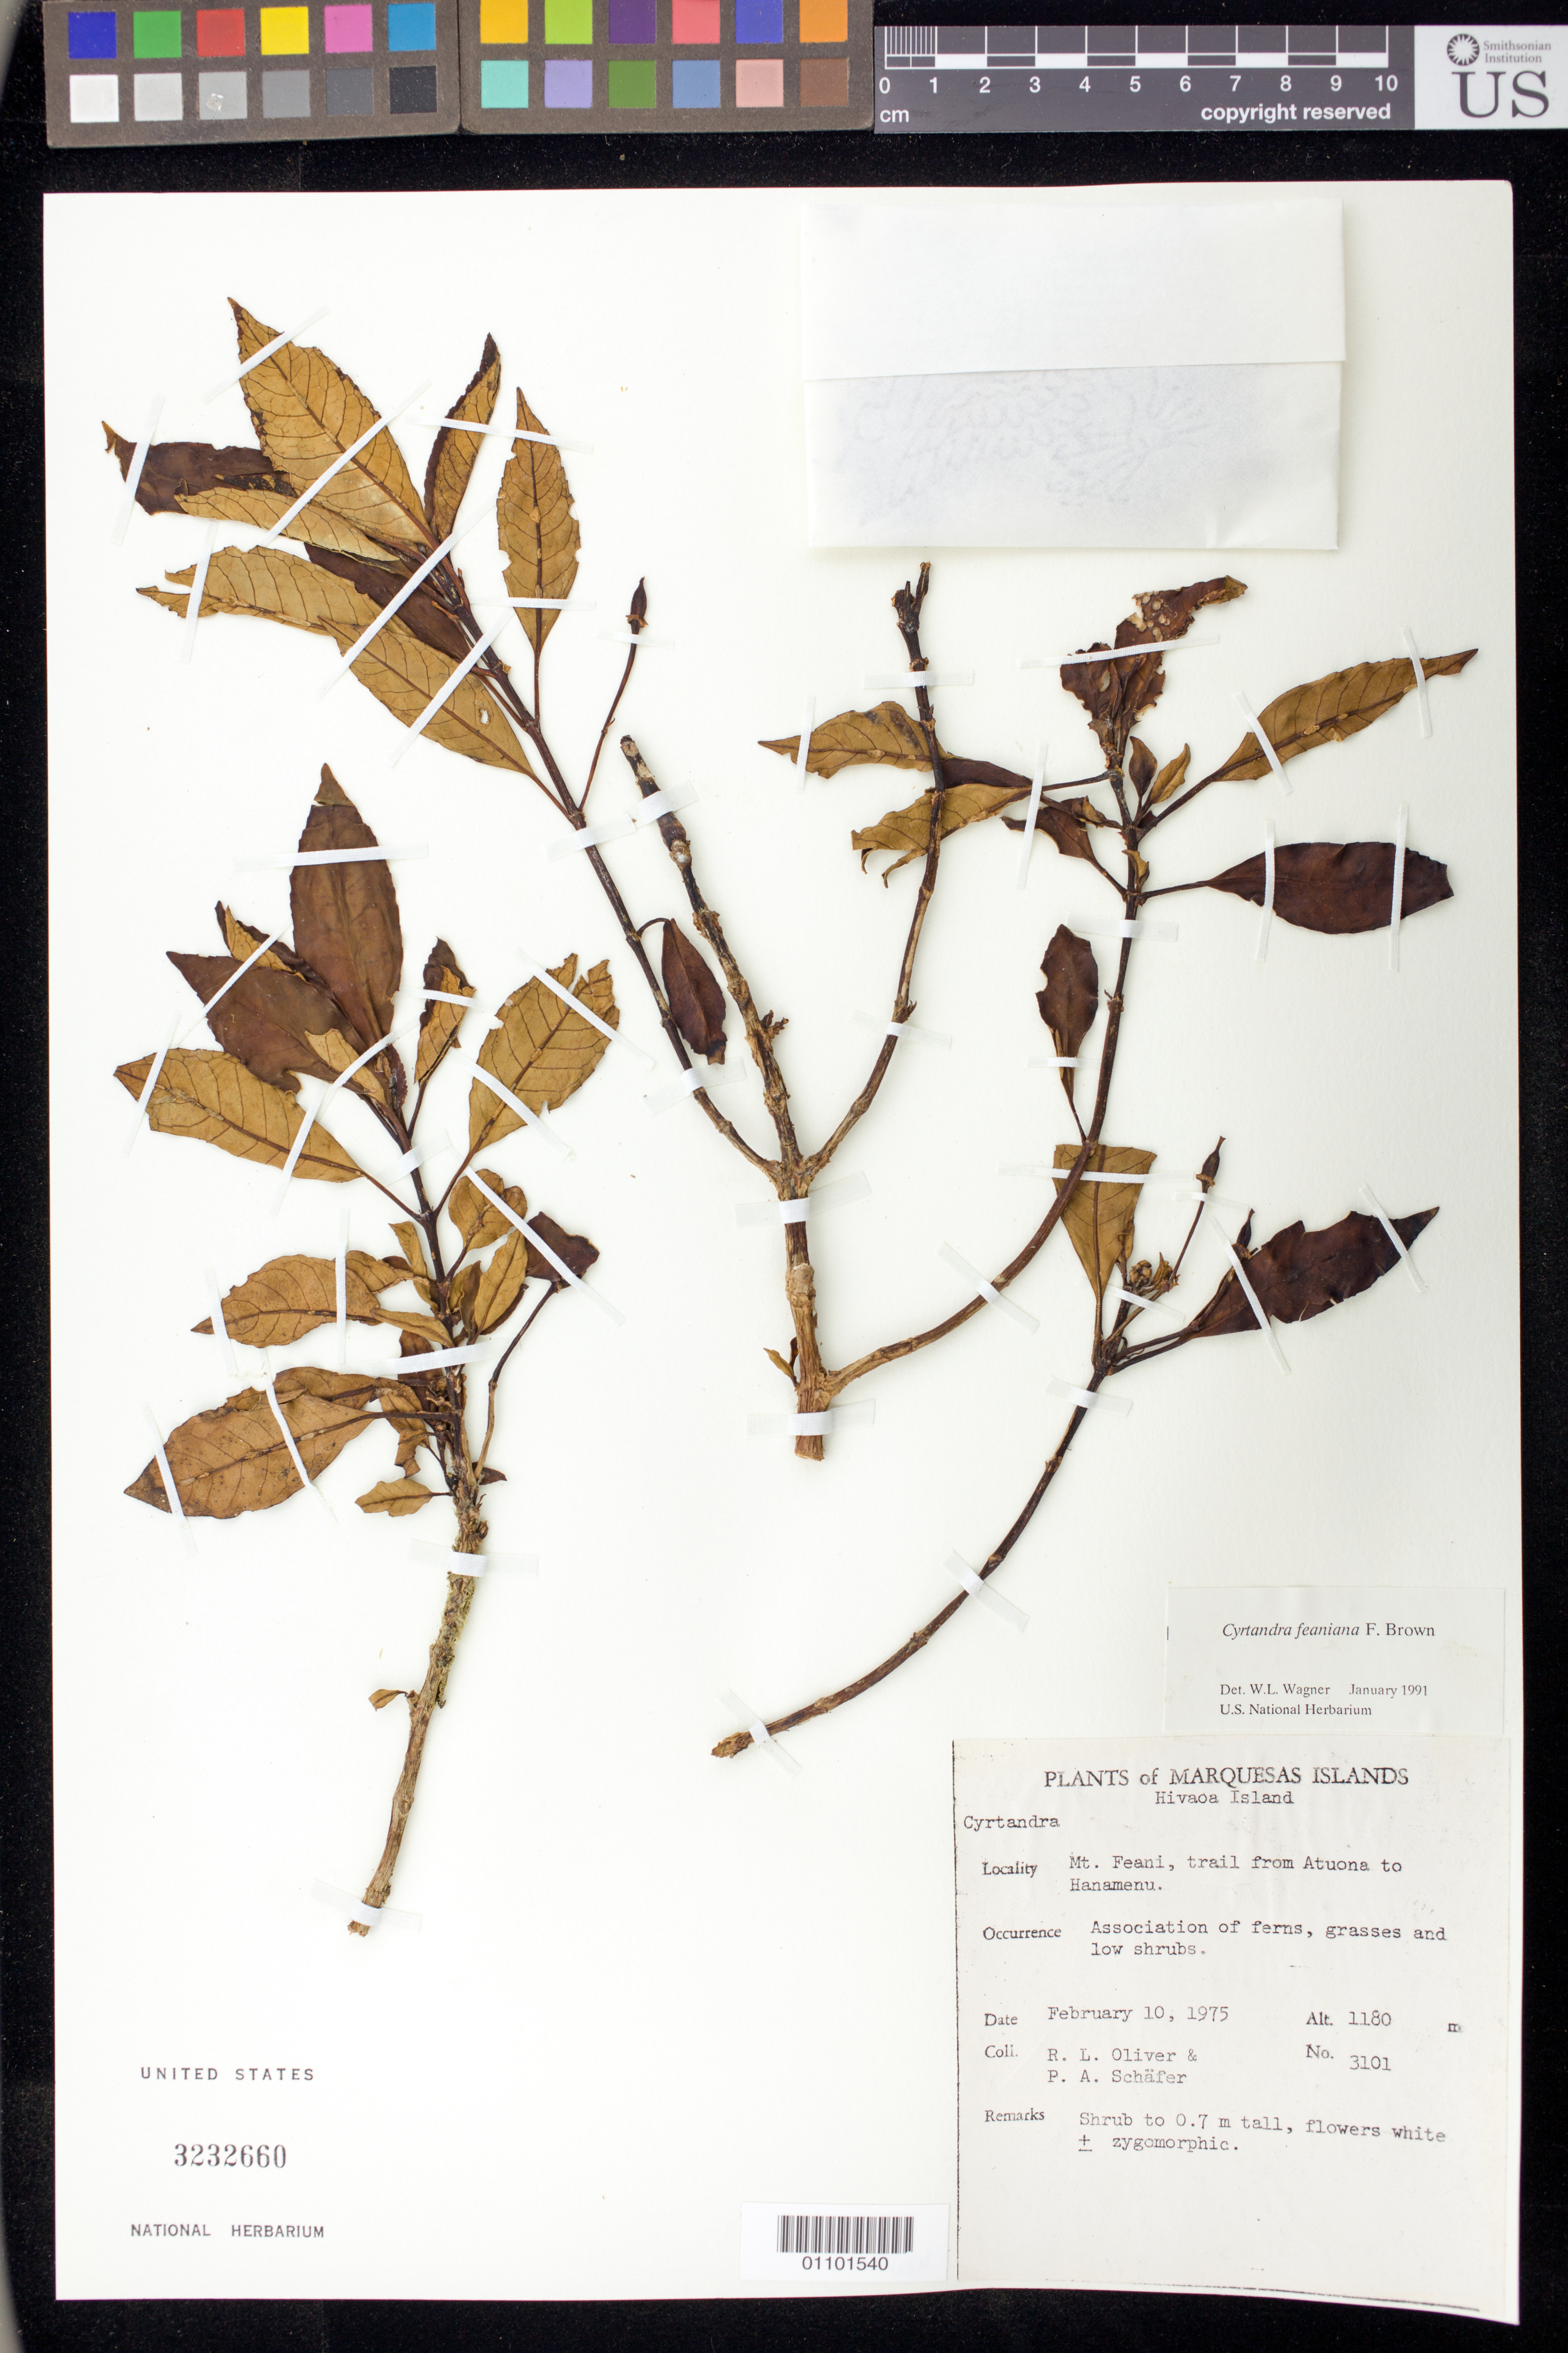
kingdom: Plantae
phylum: Tracheophyta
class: Magnoliopsida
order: Lamiales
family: Gesneriaceae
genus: Cyrtandra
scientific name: Cyrtandra feaniana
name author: F. Br.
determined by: Wagner, W. L., (BOT), Smithsonian Institution - National Museum of Natural History (UNITED STATES)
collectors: R. L. Oliver & P. A. Schäfer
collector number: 3101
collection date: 1975-02-10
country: French Polynesia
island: Hiva Oa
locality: Mt. Feani, trail from Atuona to Hanamenu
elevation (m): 1180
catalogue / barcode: US 3232660